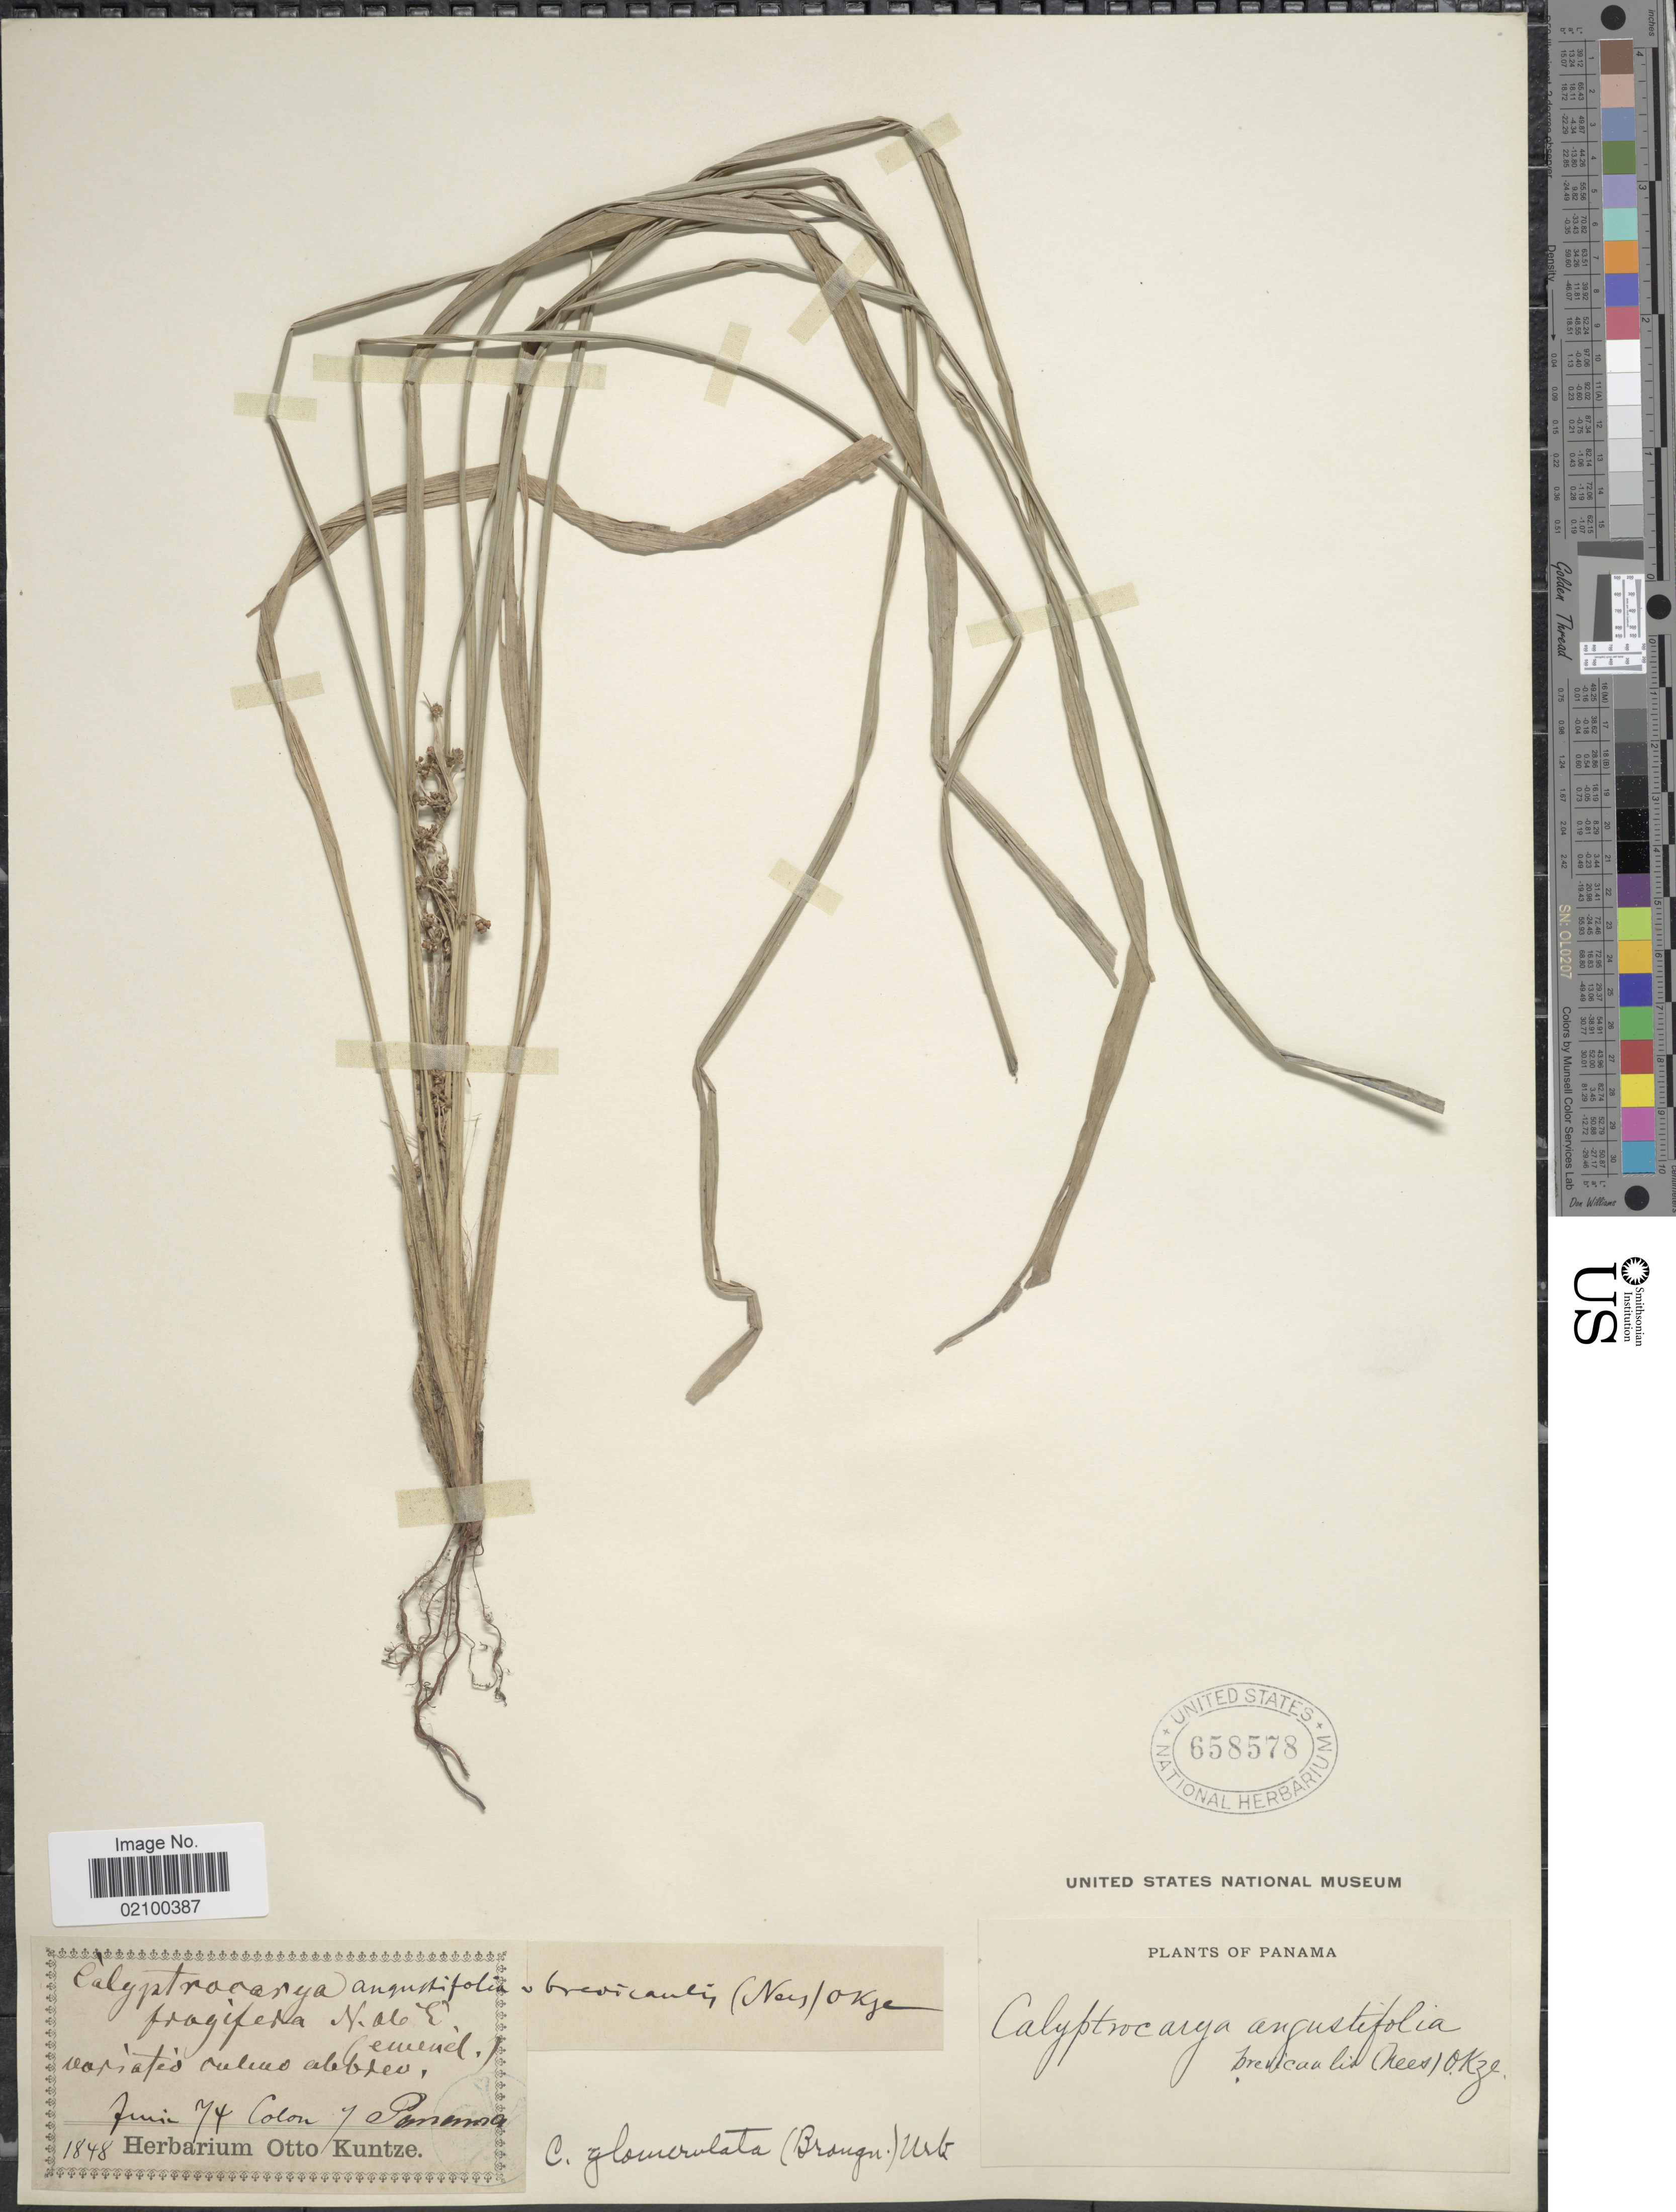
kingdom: Plantae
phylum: Tracheophyta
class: Liliopsida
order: Poales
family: Cyperaceae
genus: Calyptrocarya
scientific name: Calyptrocarya glomerulata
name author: (Brongn.) Urb.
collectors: ex herb. Otto Kuntze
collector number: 1848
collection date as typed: Transcribed d/m/y: /6/74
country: Panama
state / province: Colón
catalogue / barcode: US 658578